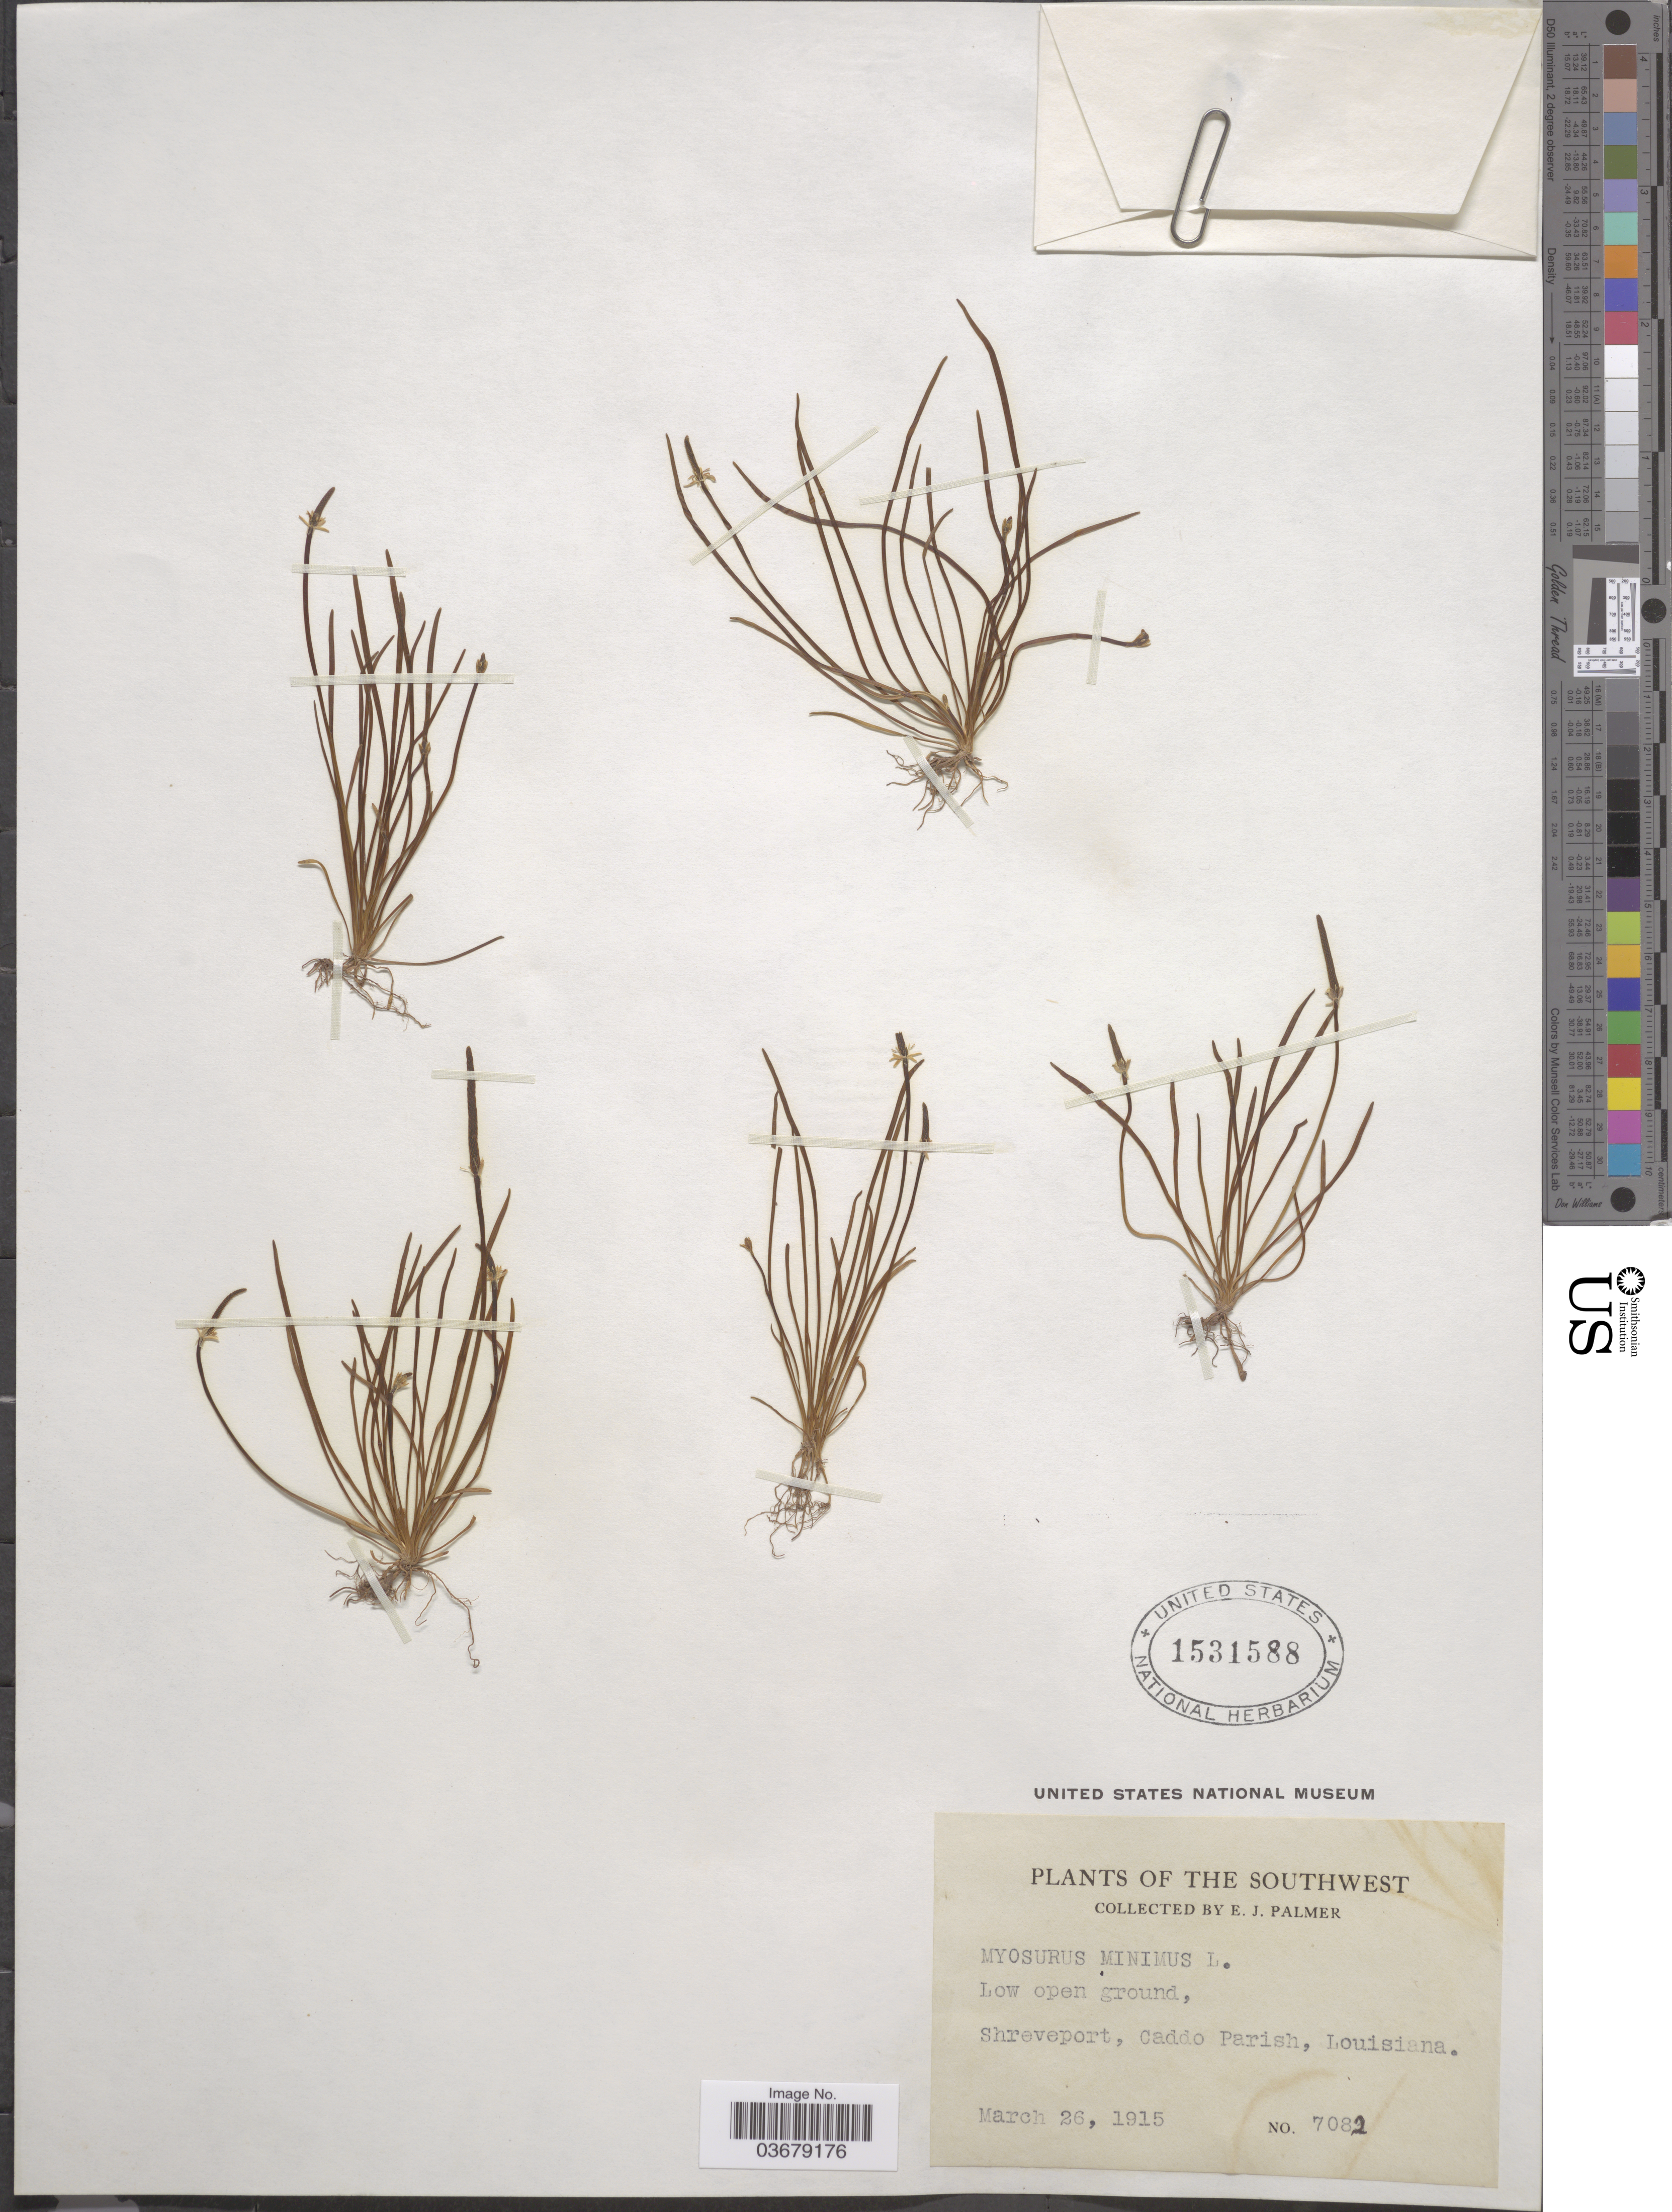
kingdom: Plantae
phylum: Tracheophyta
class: Magnoliopsida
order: Ranunculales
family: Ranunculaceae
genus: Myosurus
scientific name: Myosurus minimus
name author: L.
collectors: E. J. Palmer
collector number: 7082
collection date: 1915-03-26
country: United States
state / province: Louisiana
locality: The Southwest. Shreveport, Caddo Parish.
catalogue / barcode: US 1531588